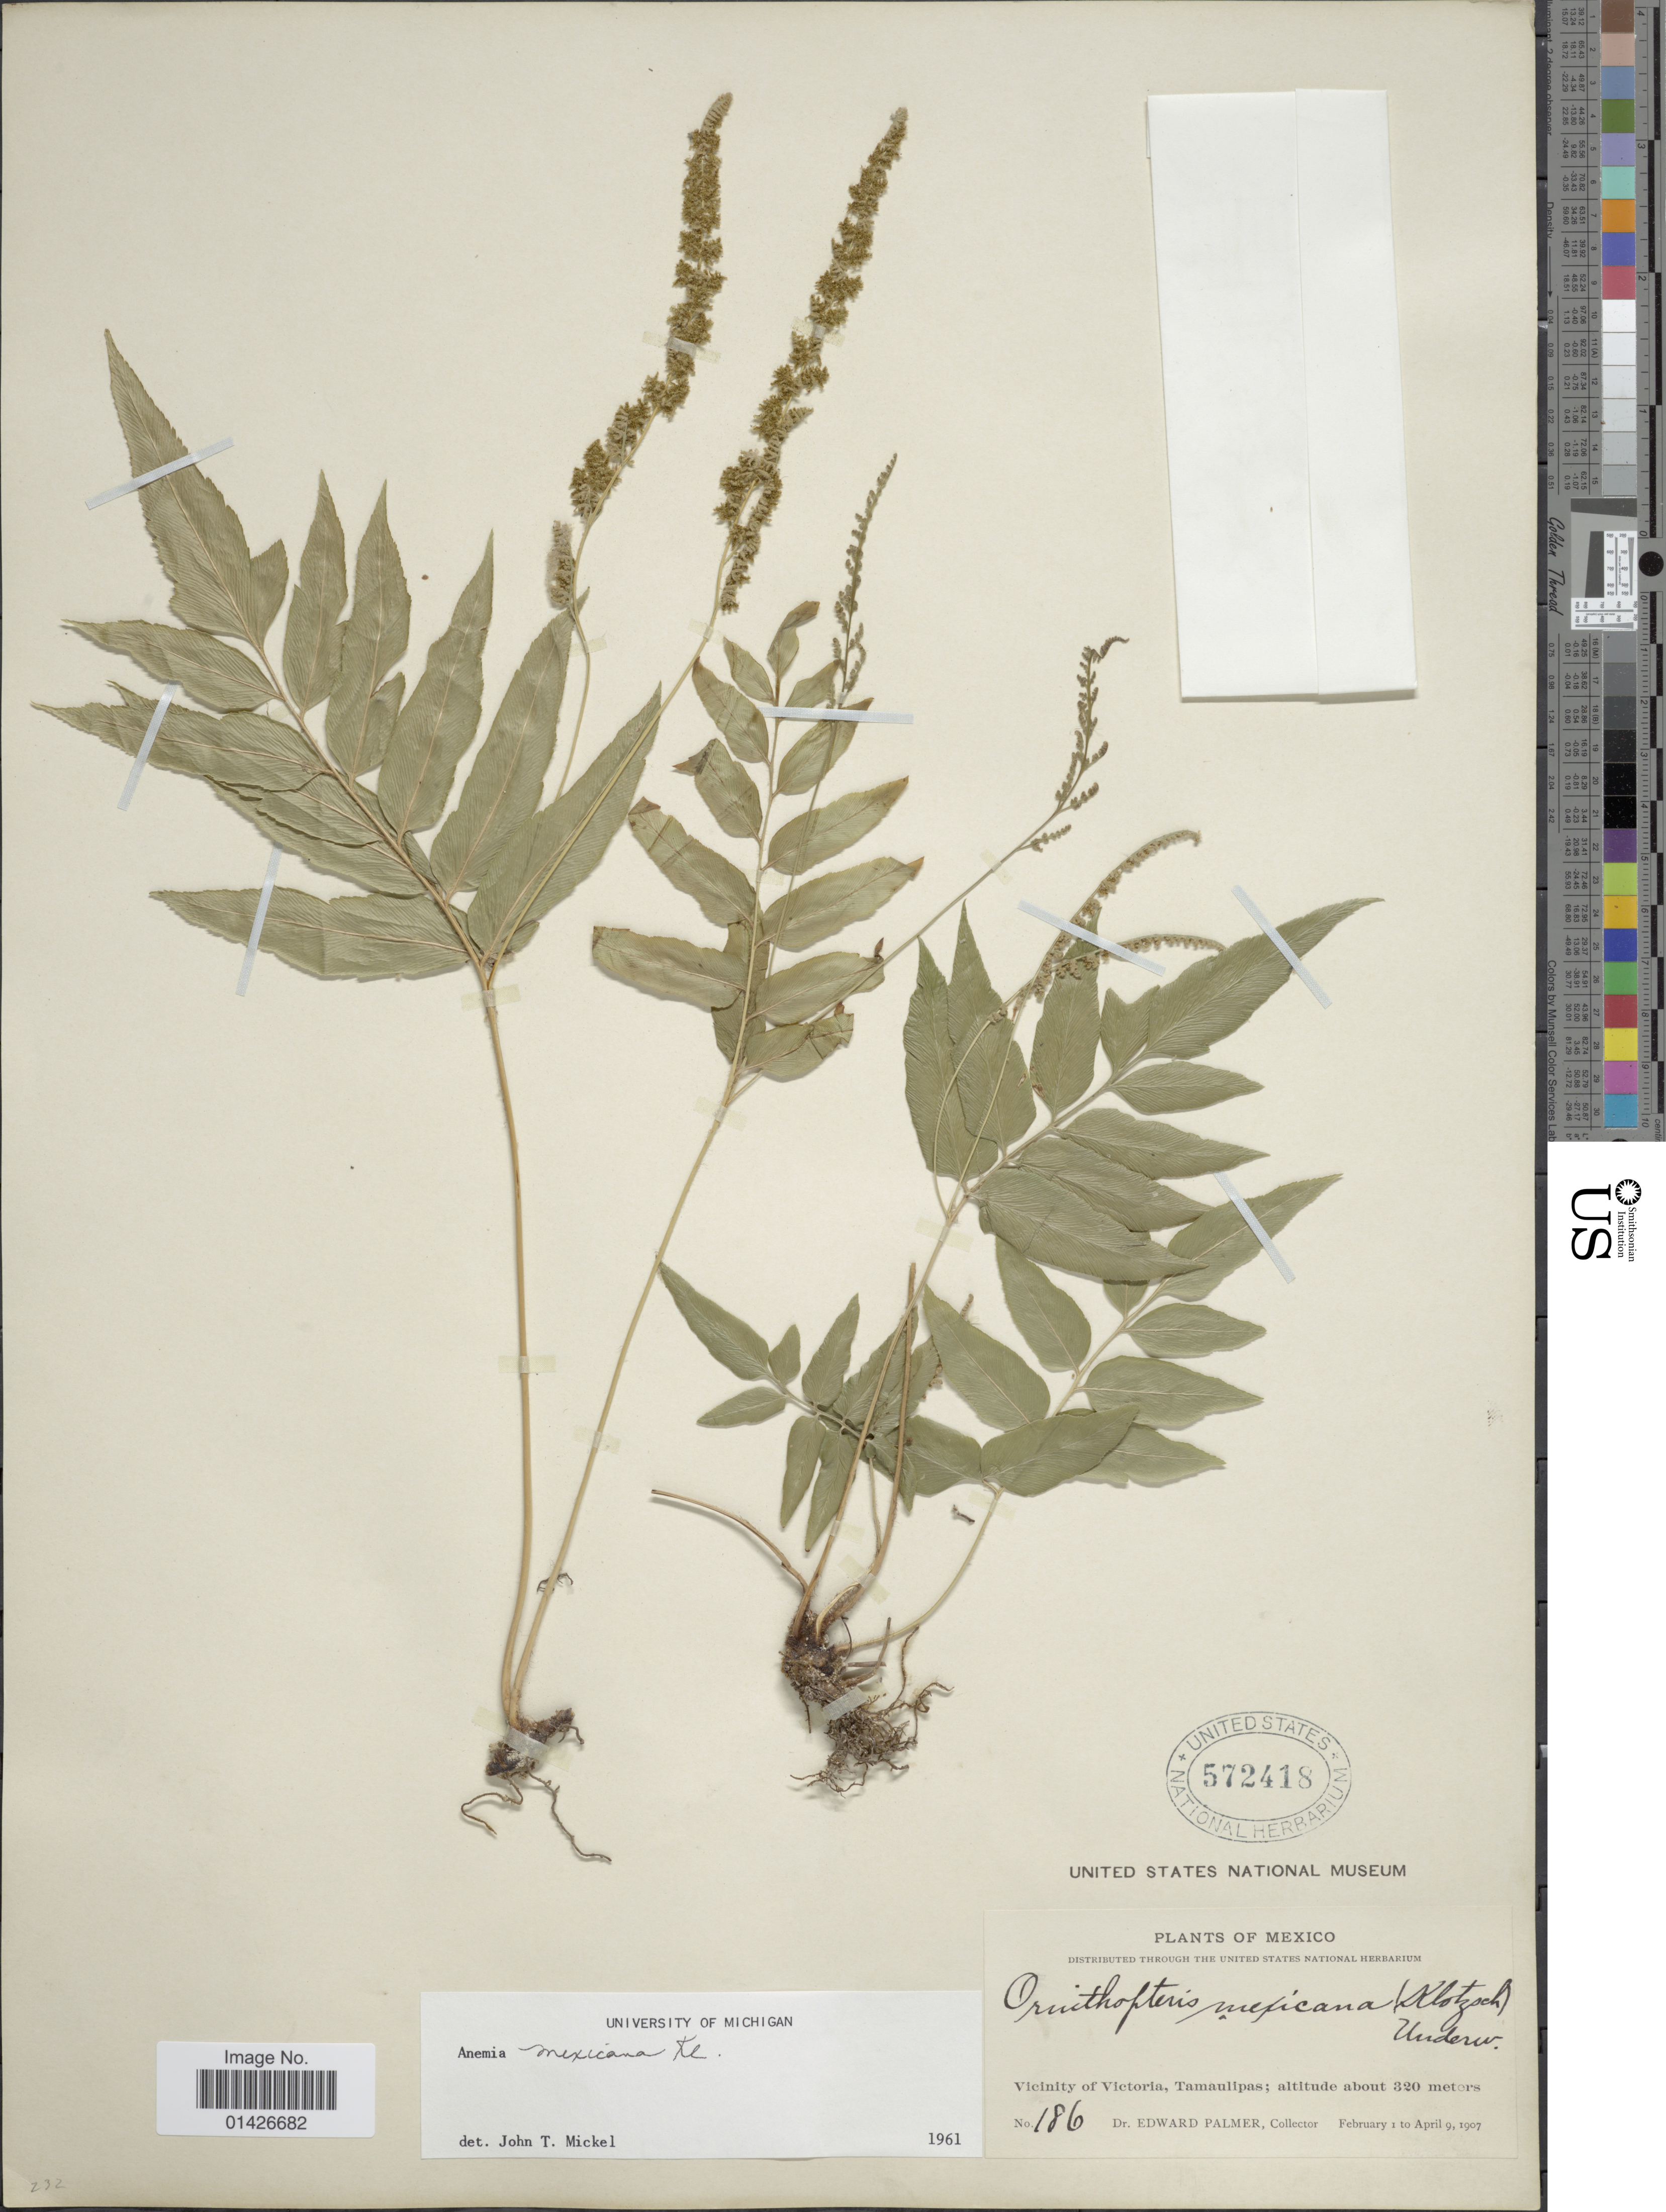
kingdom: Plantae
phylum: Tracheophyta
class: Polypodiopsida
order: Schizaeales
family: Anemiaceae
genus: Anemia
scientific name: Anemia mexicana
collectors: E. Palmer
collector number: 186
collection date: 1907-02-01/1907-04-09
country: Mexico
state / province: Tamaulipas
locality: Vicinity of Victoria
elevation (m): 320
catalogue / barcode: US 572418